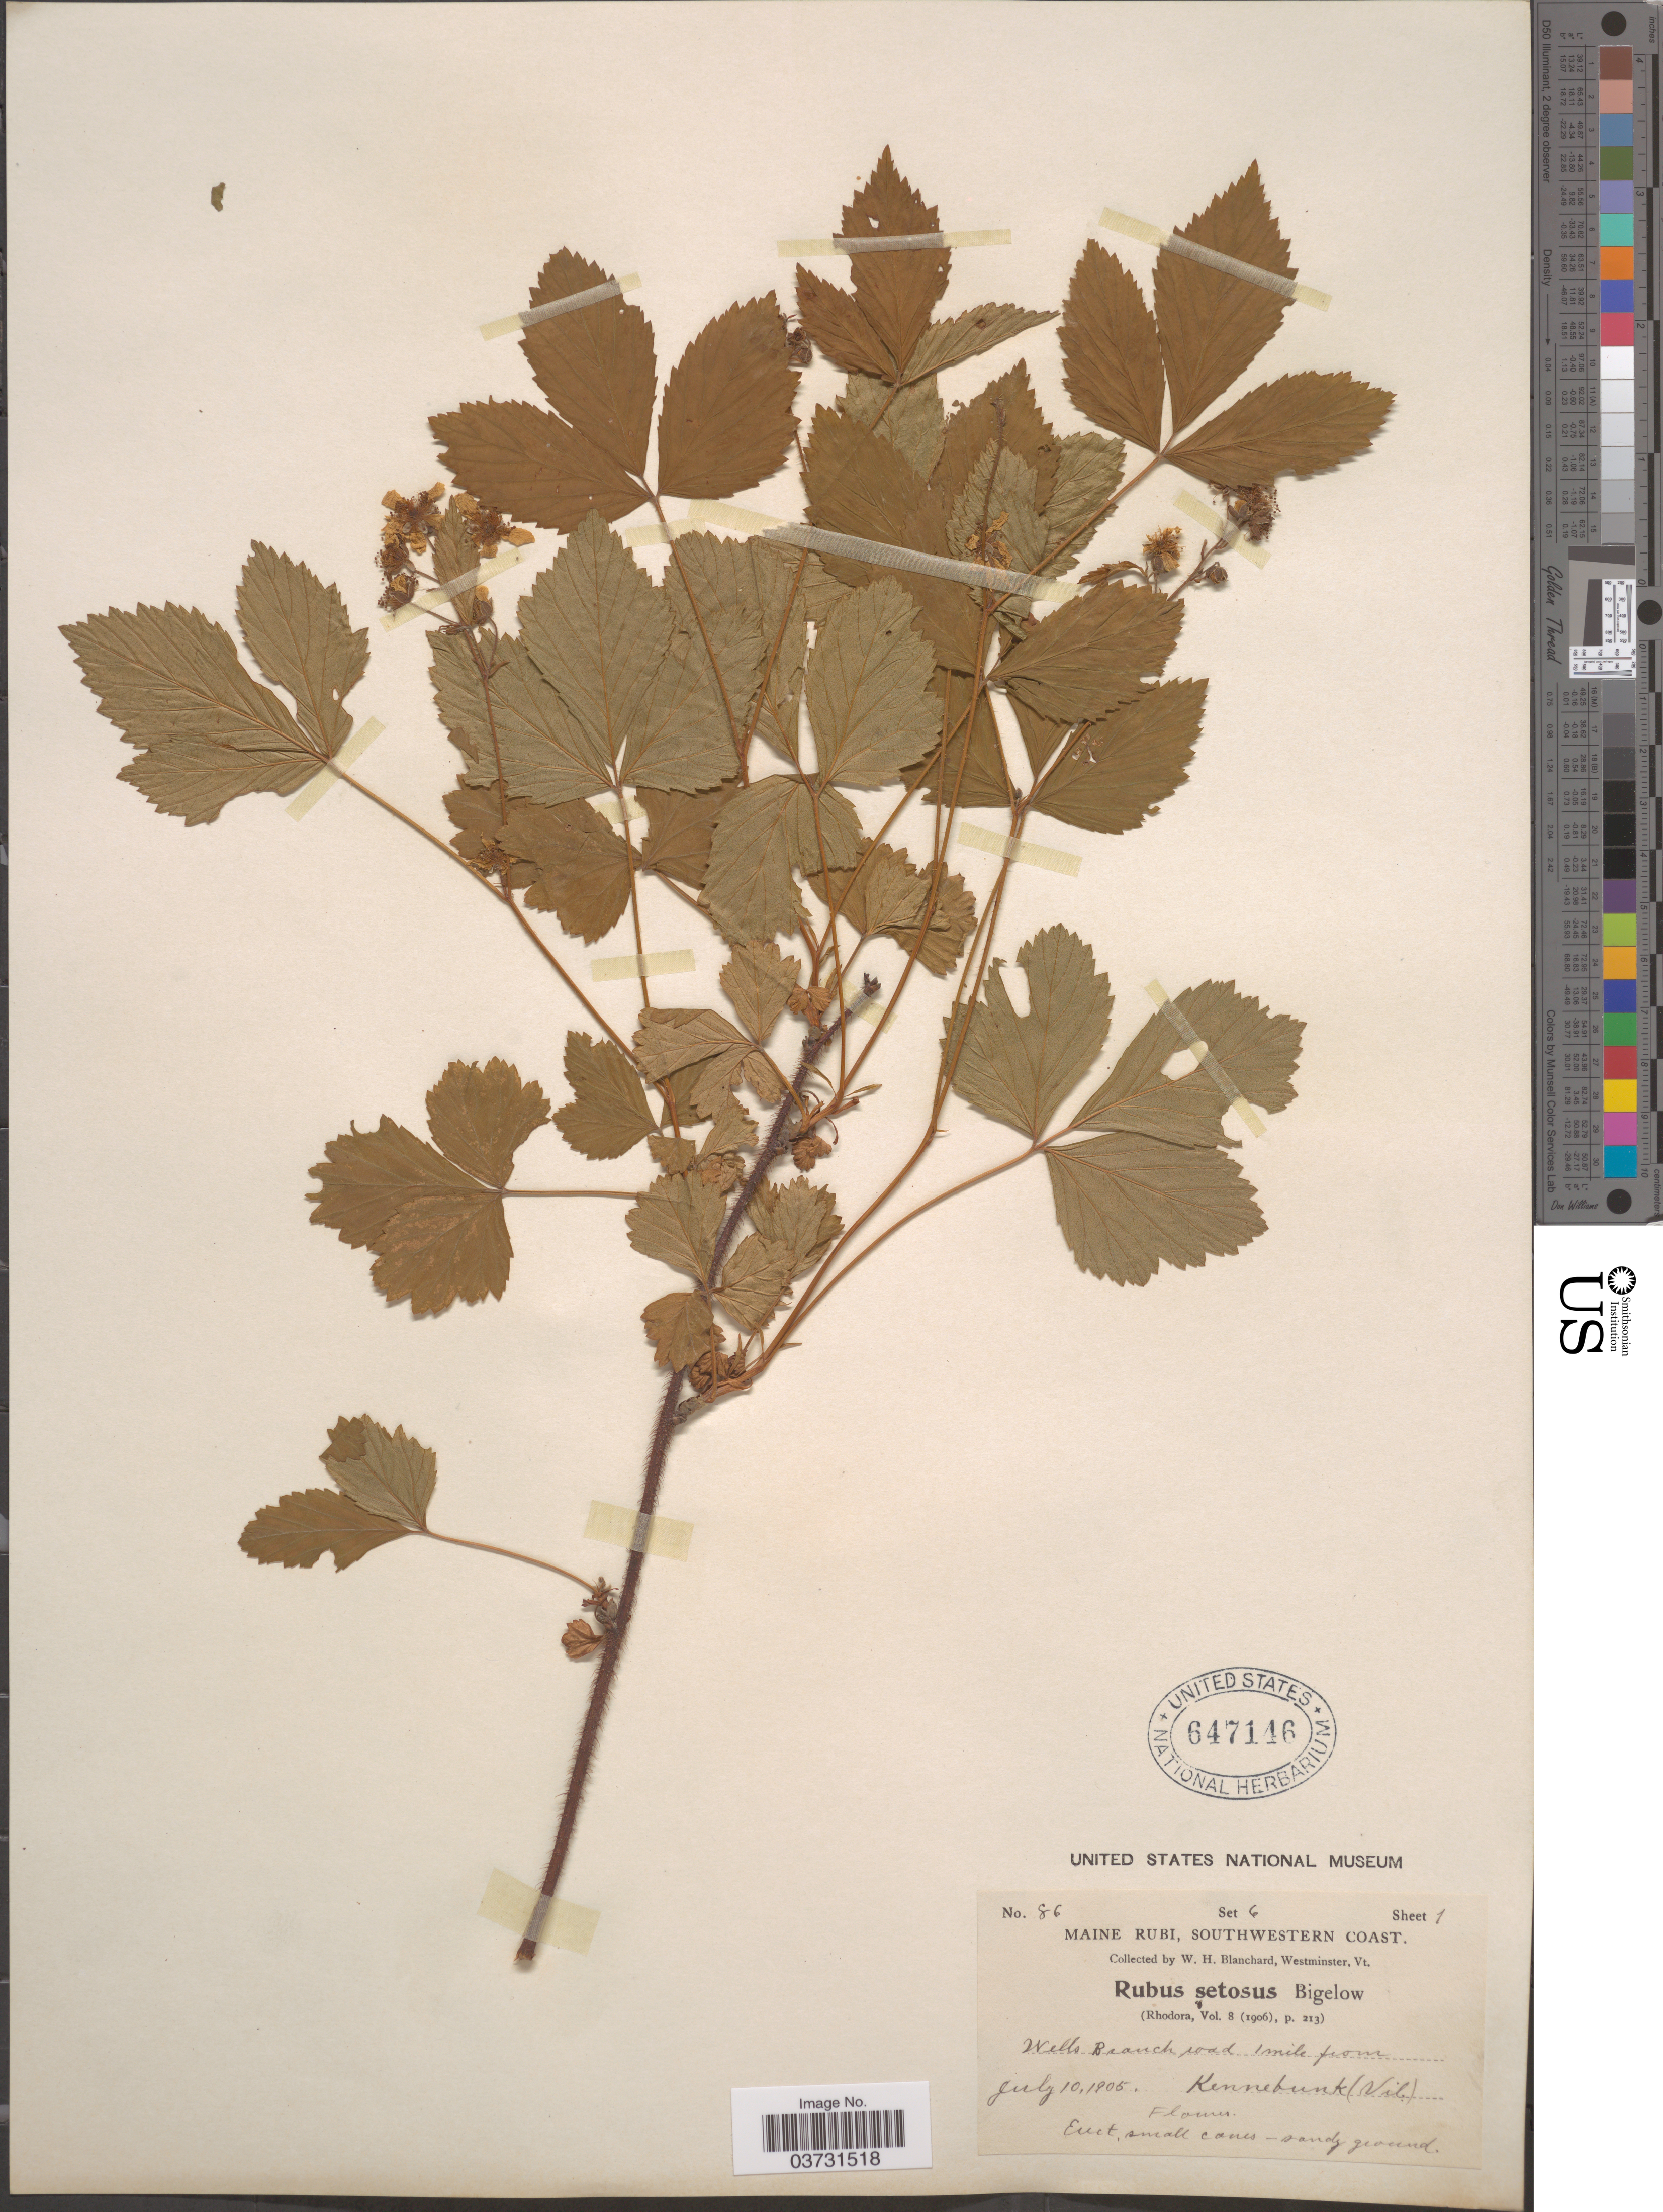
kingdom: Plantae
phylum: Tracheophyta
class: Magnoliopsida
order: Rosales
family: Rosaceae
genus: Rubus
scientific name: Rubus nigricans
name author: Rydb. in Britton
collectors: W. H. Blanchard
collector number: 86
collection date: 1905-07-10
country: United States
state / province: Maine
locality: Southwestern Coast. Wells Branch road, 1 mi. from. Kennebunk Vil.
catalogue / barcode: US 647146